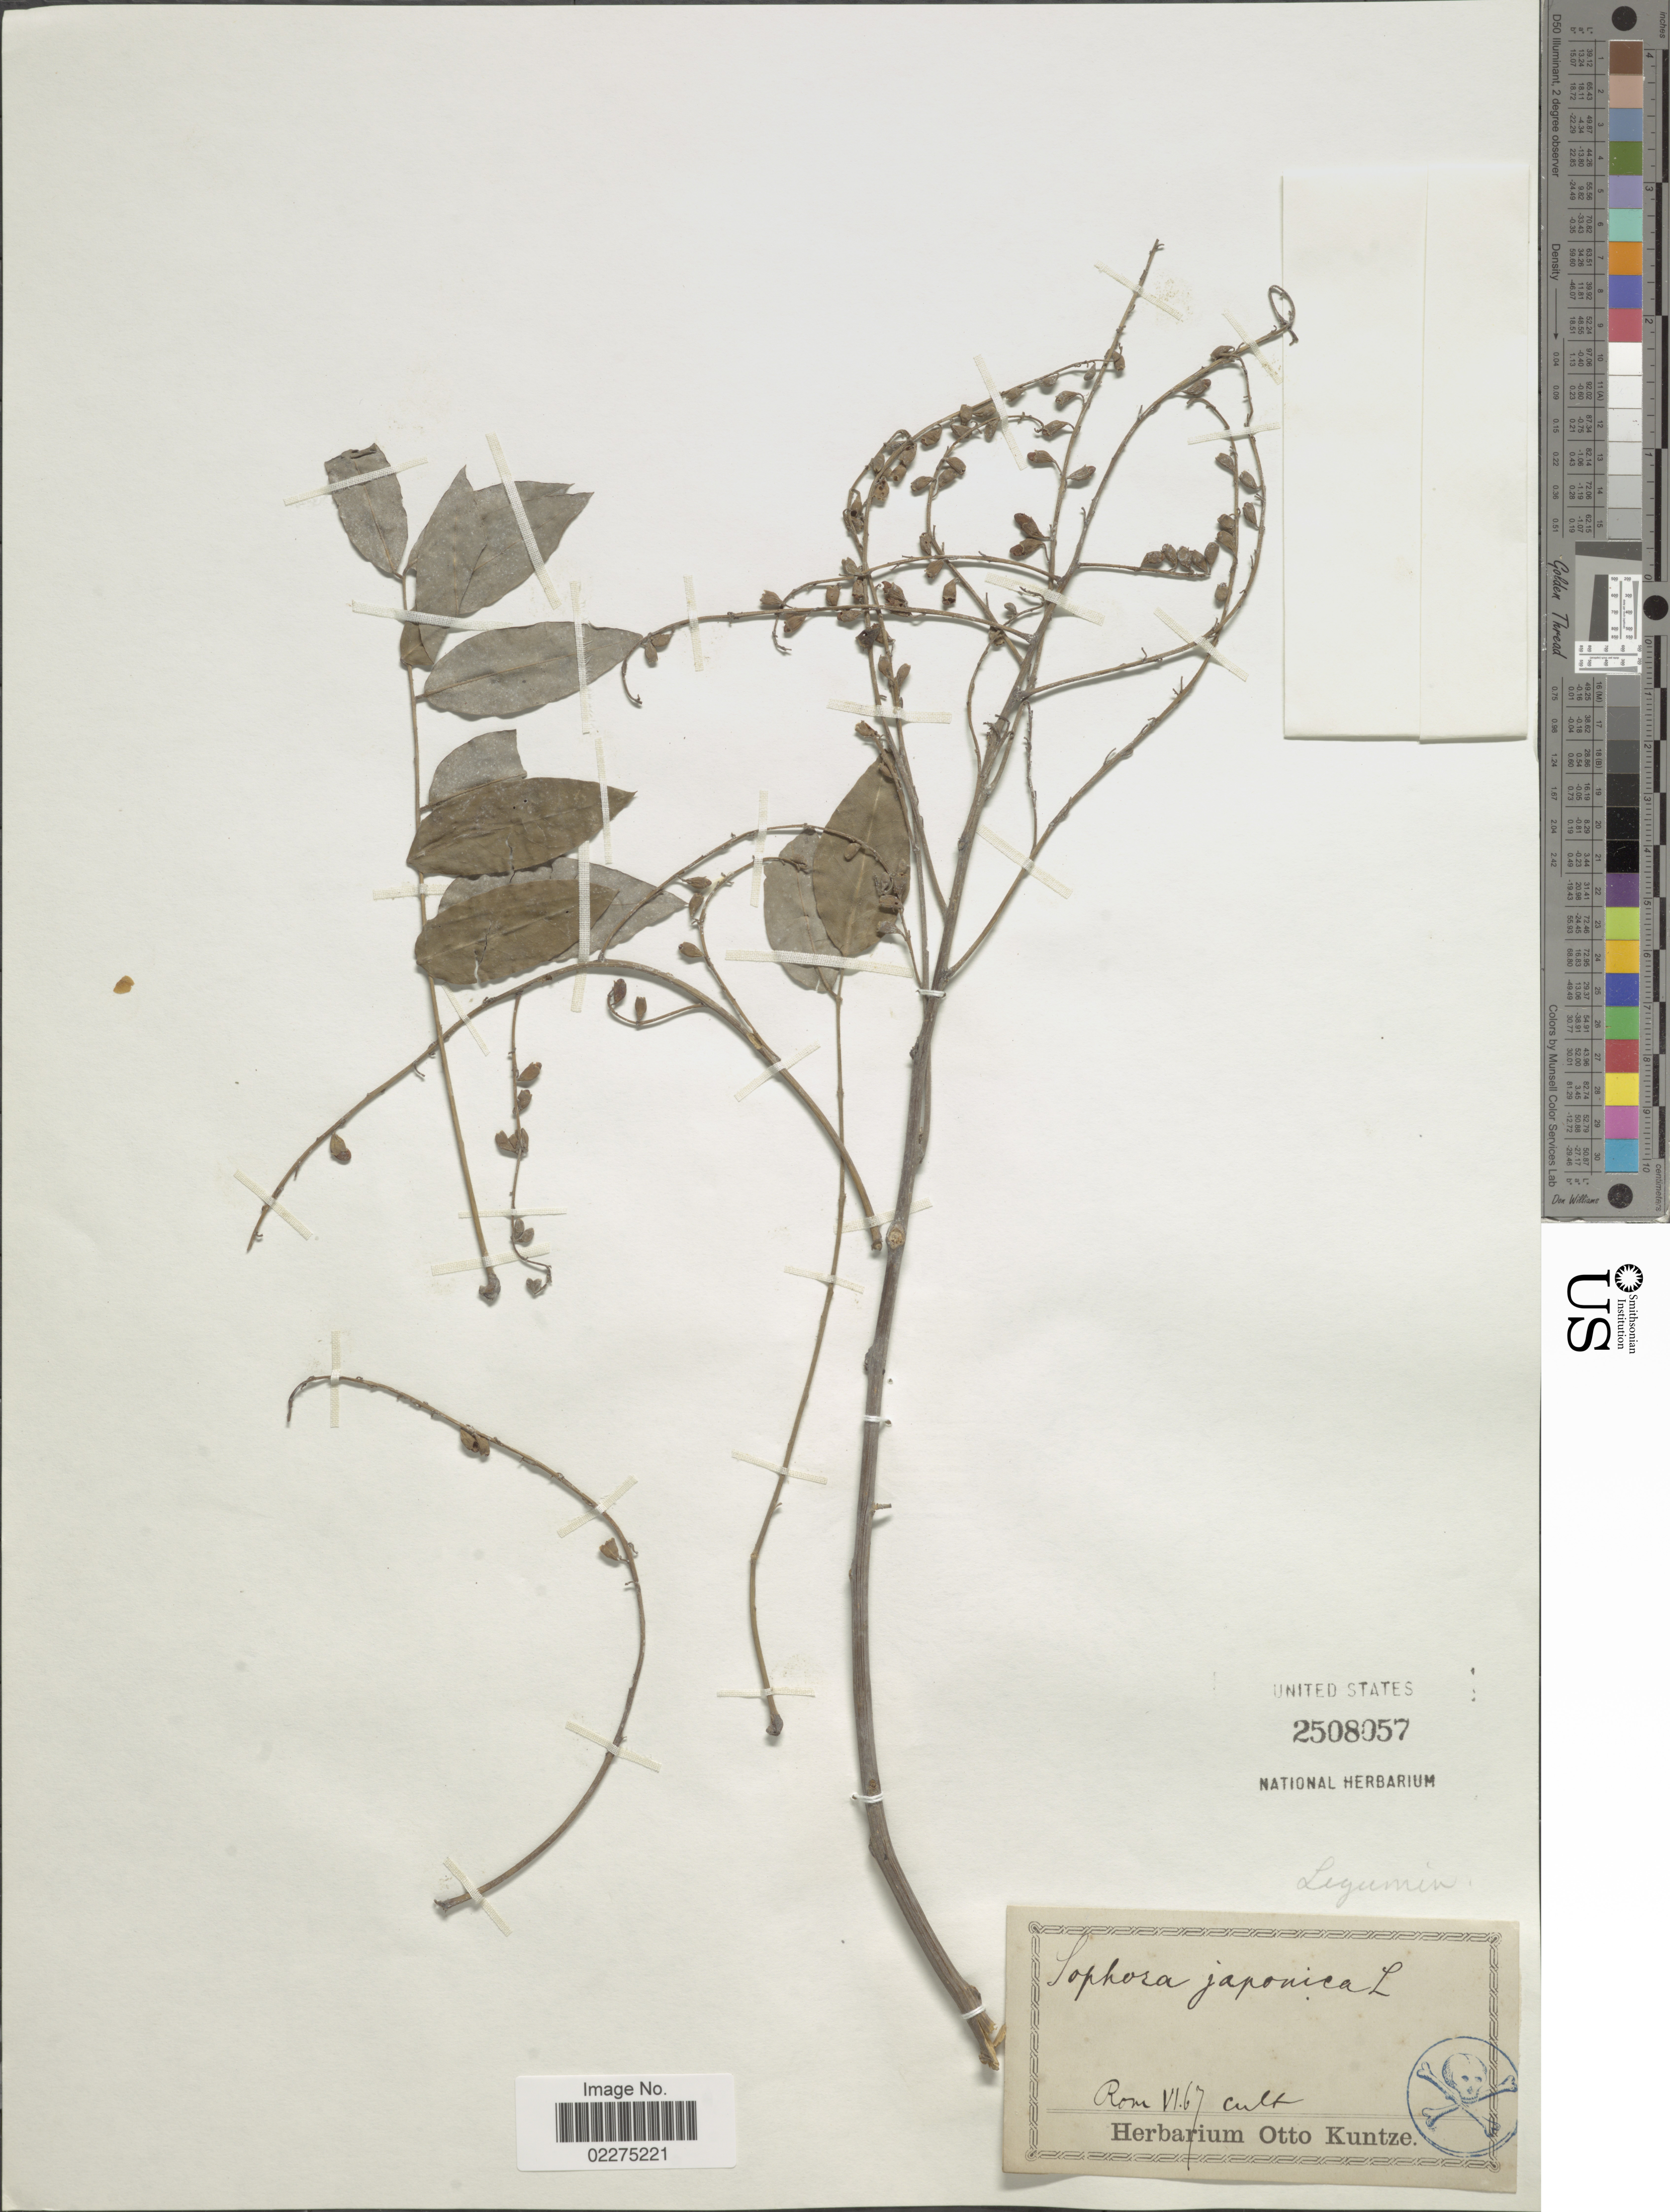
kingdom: Plantae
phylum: Tracheophyta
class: Magnoliopsida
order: Fabales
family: Fabaceae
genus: Sophora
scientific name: Sophora japonica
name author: L.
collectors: ex herb. Otto Kuntze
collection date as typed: Transcribed d/m/y: /6/67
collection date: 1867-06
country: Italy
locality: Rom [interpreted]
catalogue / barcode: US 2508057